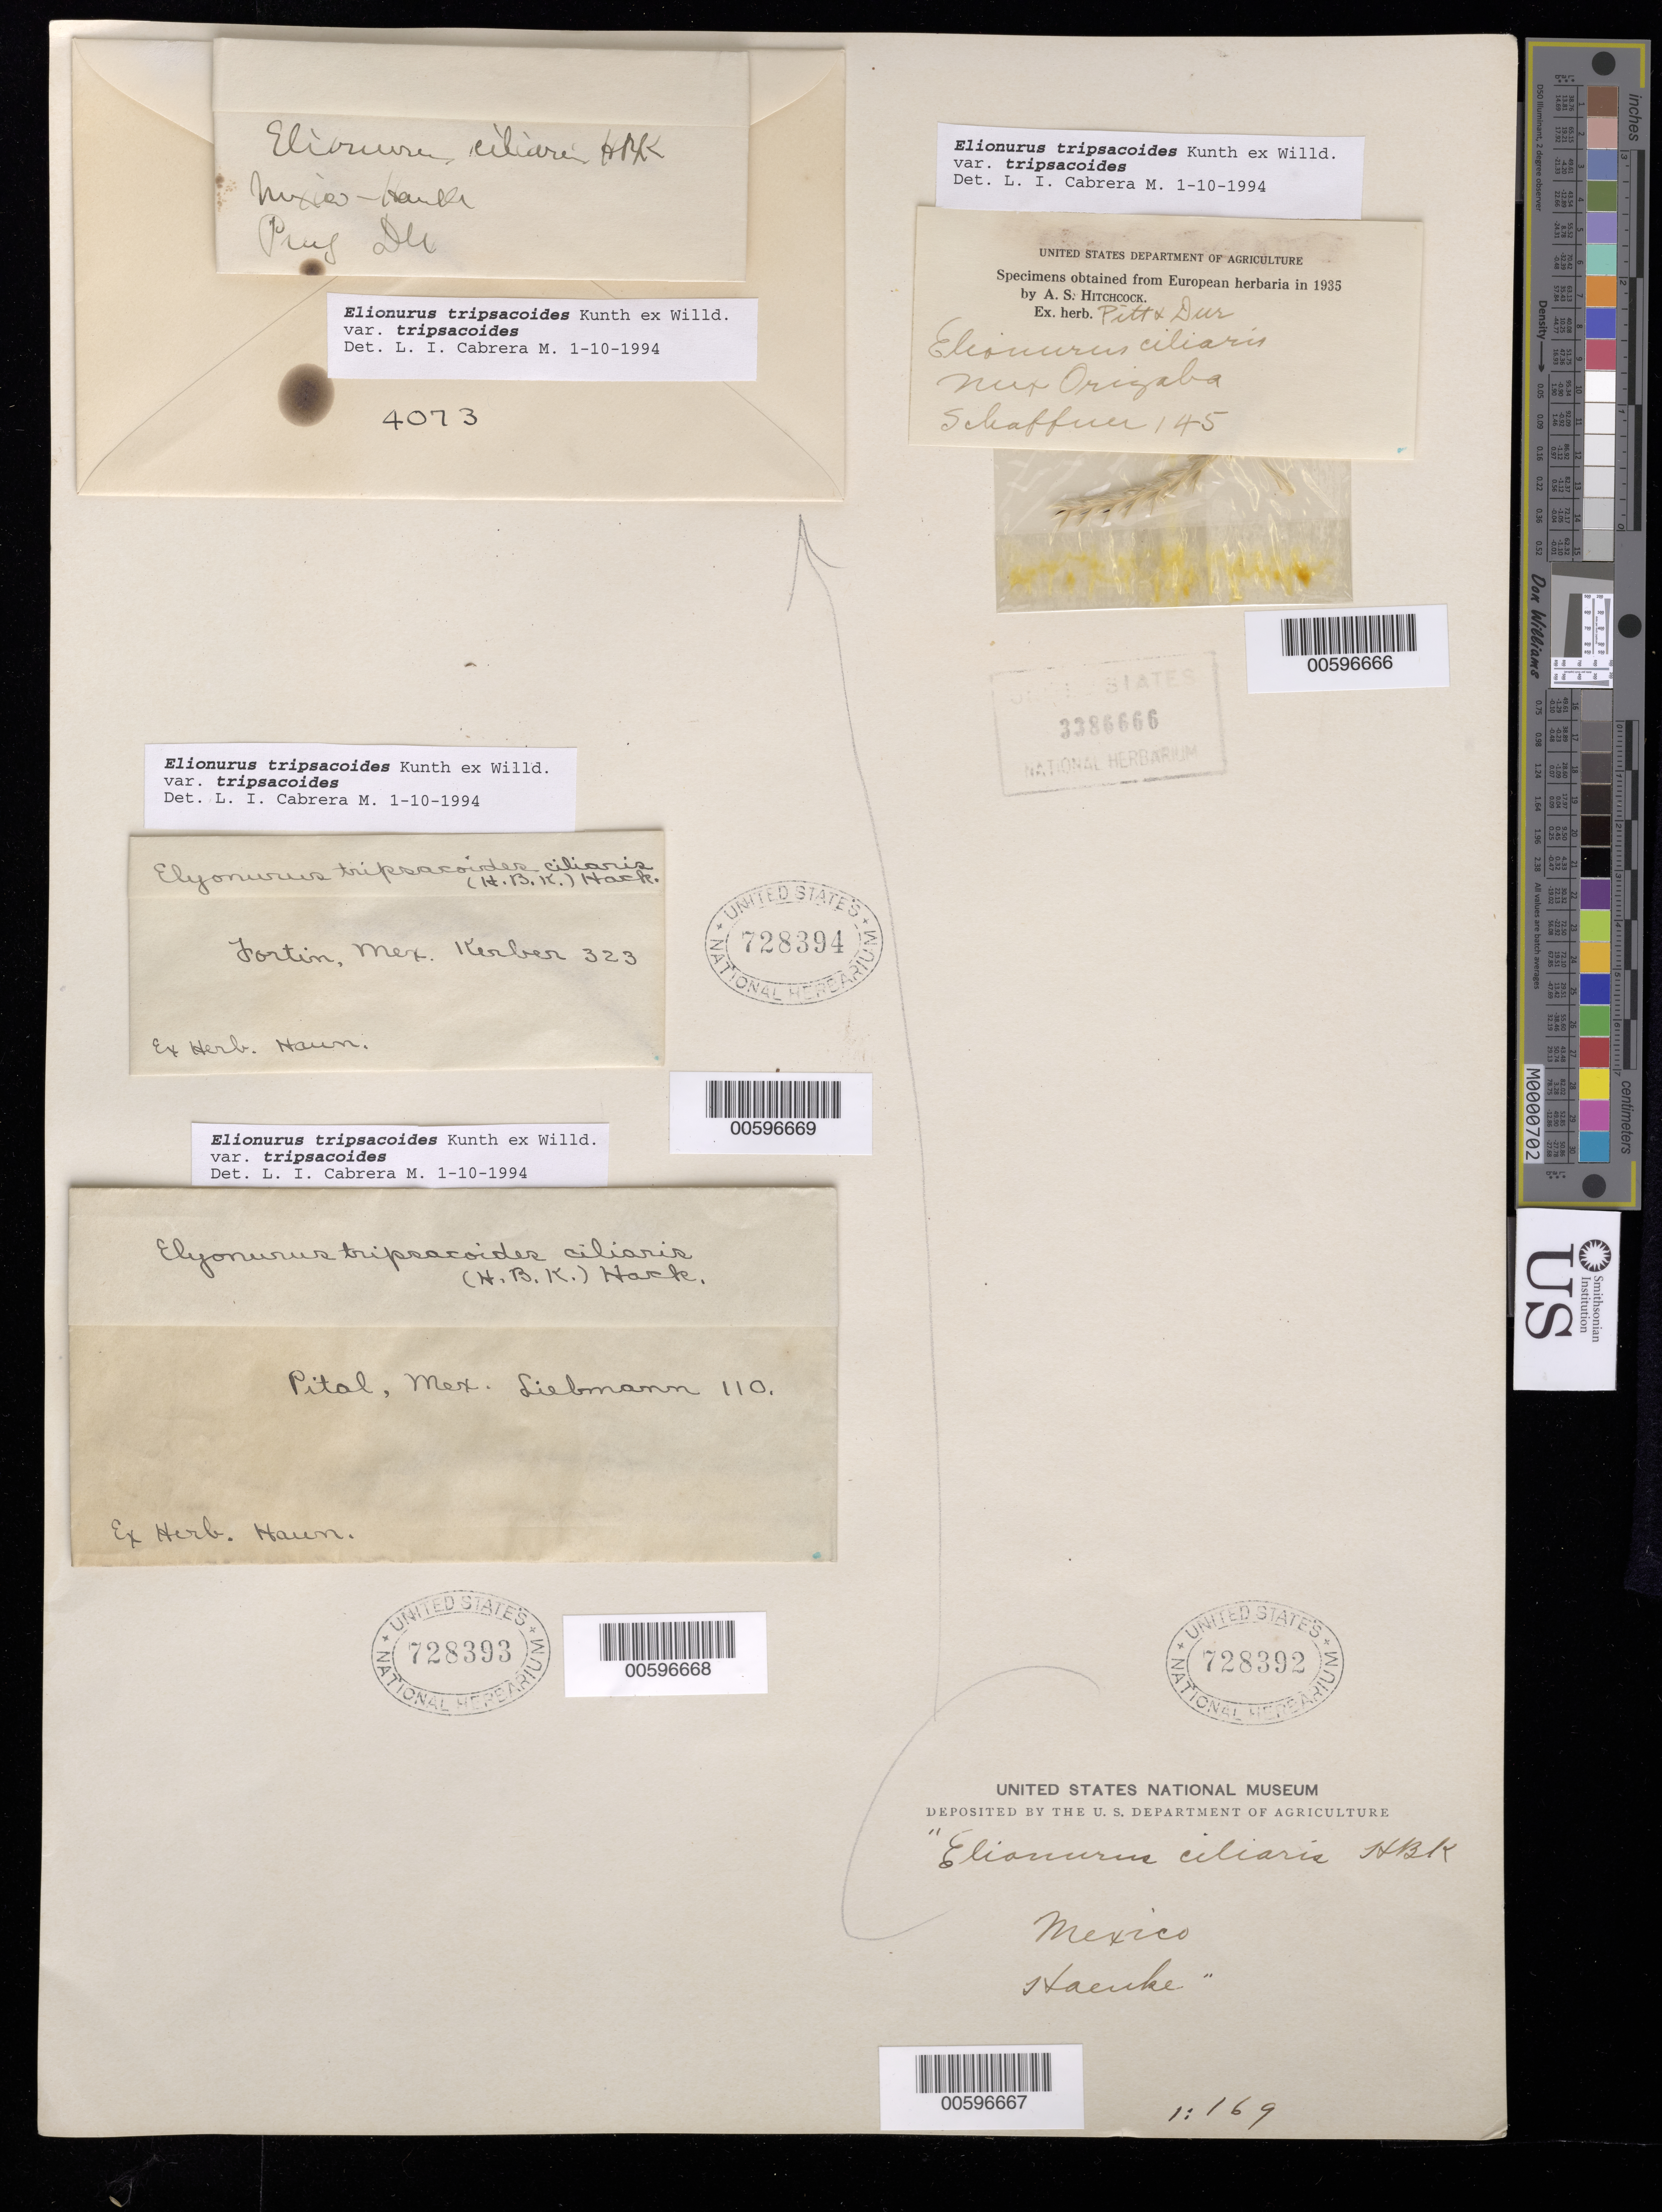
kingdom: Plantae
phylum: Tracheophyta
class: Liliopsida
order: Poales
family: Poaceae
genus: Elionurus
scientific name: Elionurus tripsacoides var. tripsacoides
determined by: Cabrera M., L. I.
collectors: -. Schaffner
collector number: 145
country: Mexico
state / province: Veracruz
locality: Orizaba.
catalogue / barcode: US 3386666